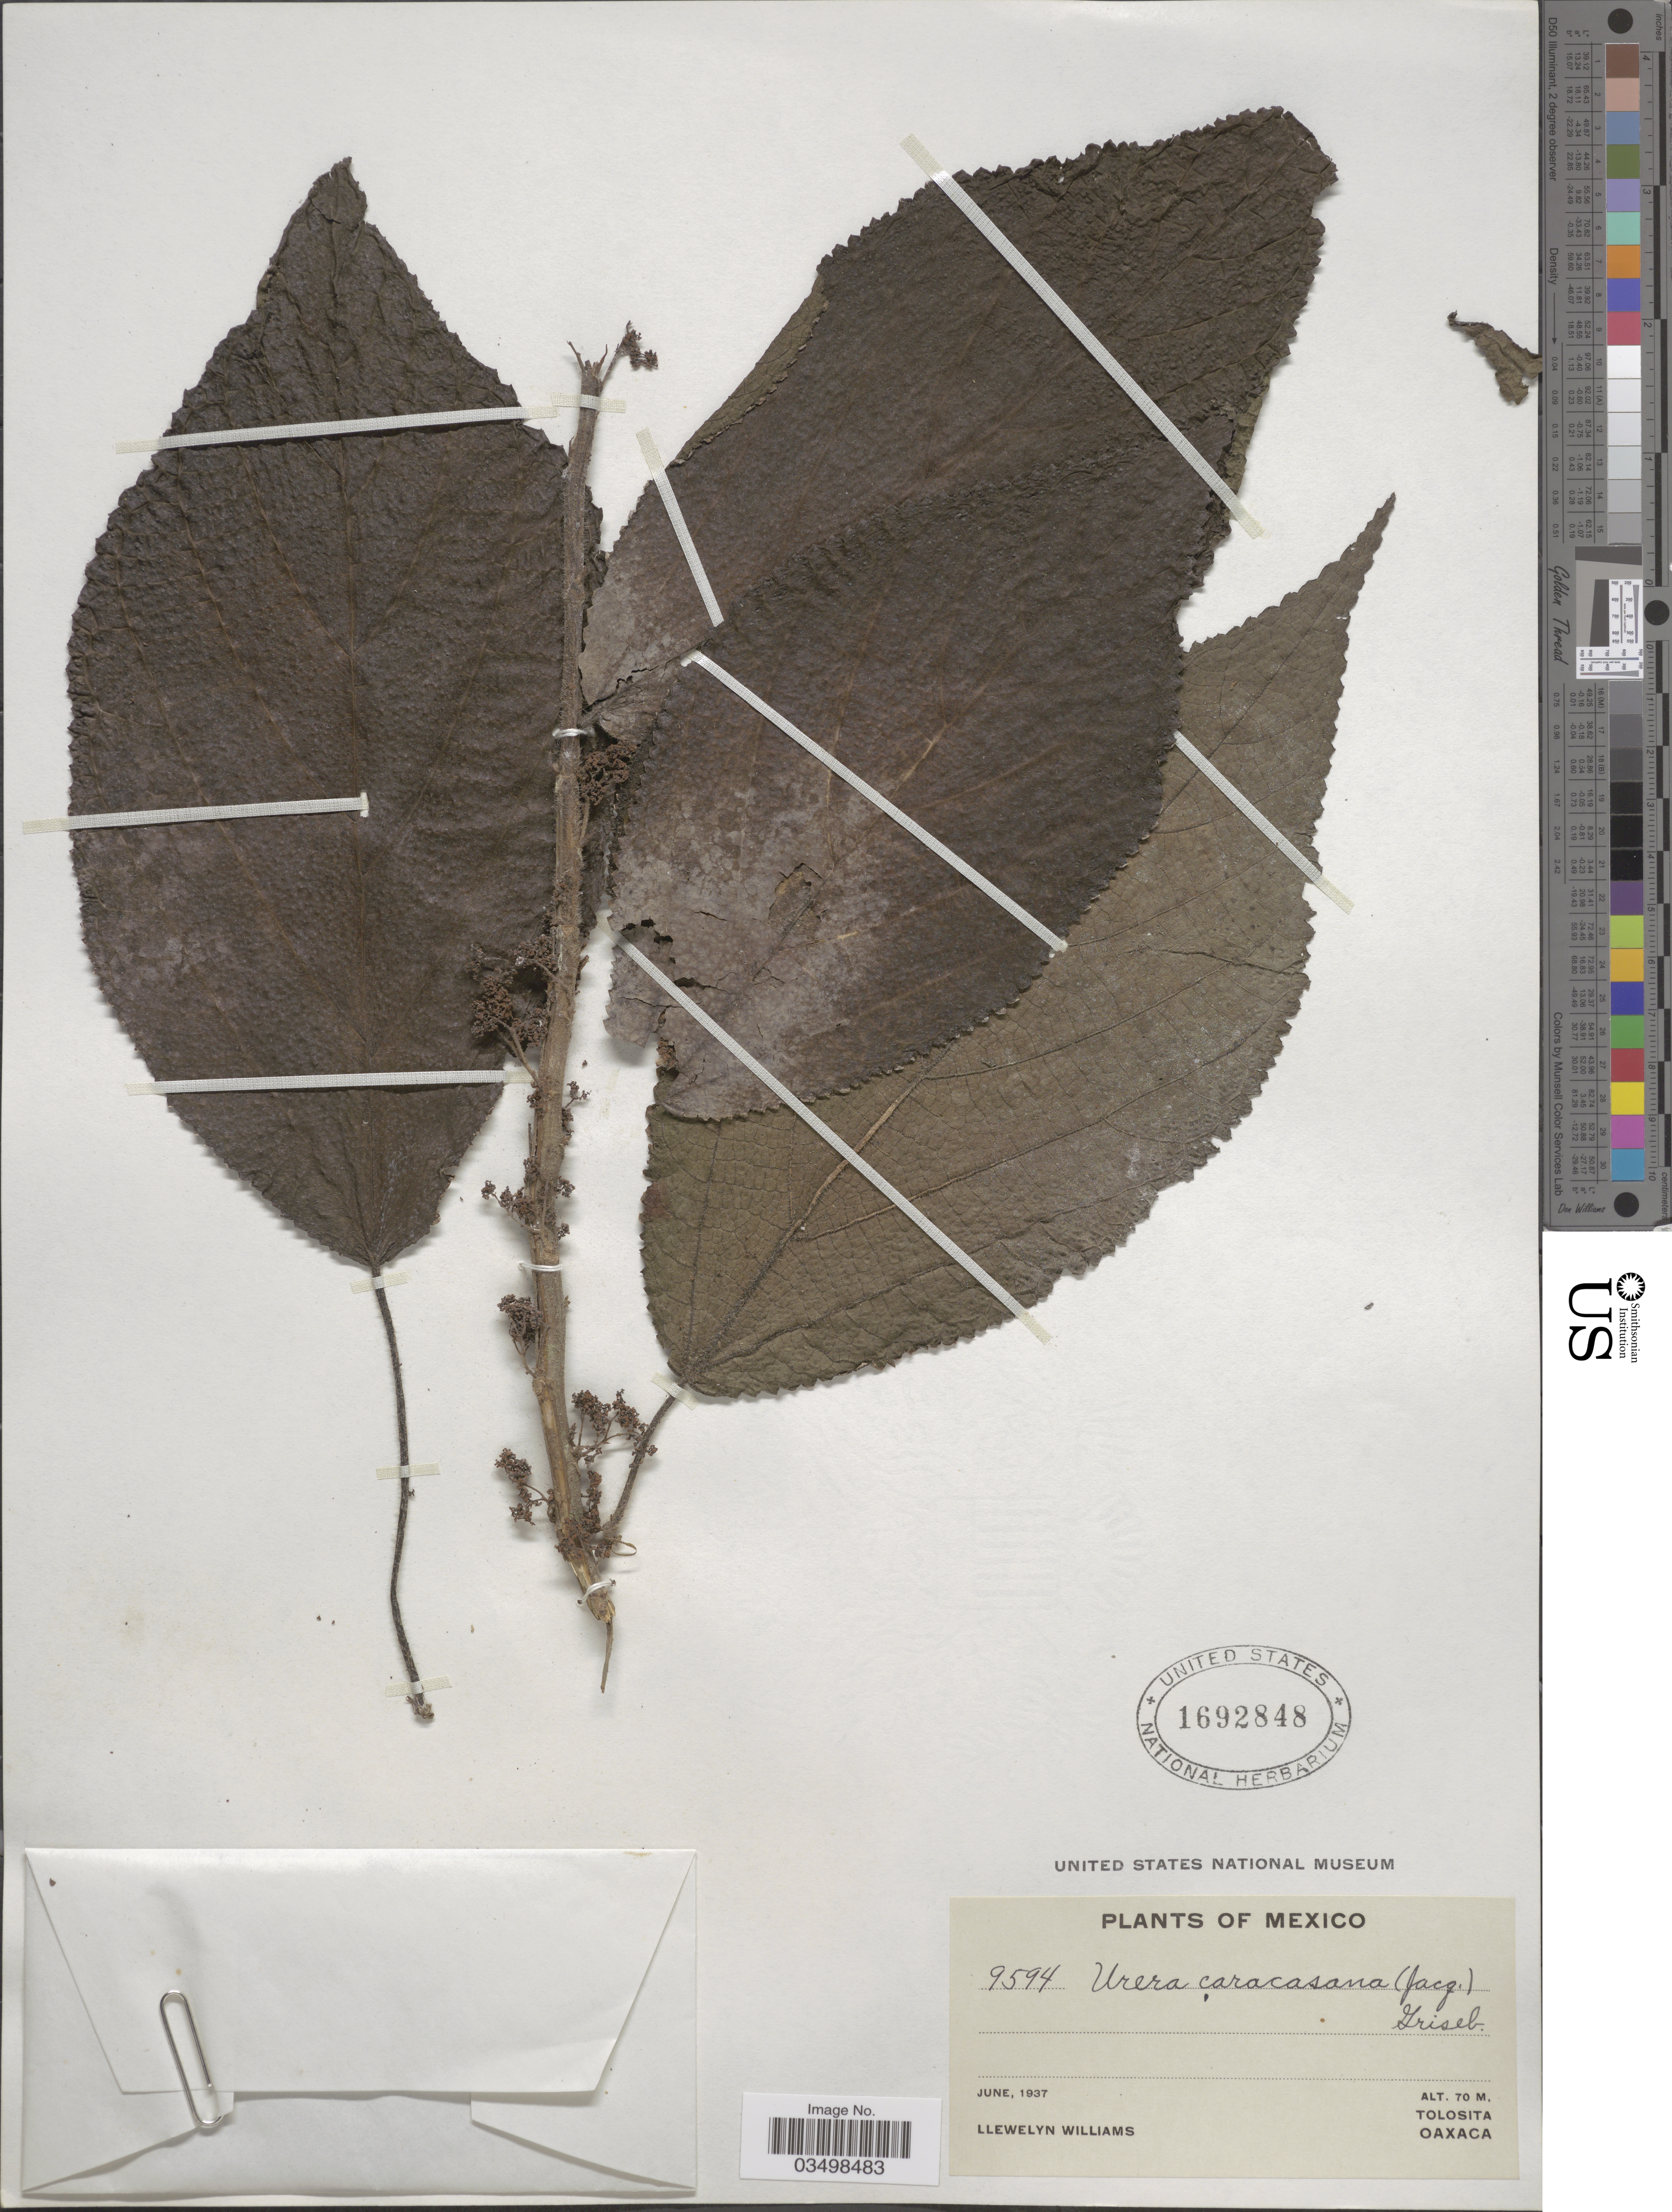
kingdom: Plantae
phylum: Tracheophyta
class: Magnoliopsida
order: Rosales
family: Urticaceae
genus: Urera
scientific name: Urera caracasana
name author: (Jacq.) Gaudich. ex Griseb.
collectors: Ll. Williams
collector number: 9594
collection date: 1937-06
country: Mexico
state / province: Oaxaca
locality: Tolosita.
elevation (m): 70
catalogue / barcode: US 1692848